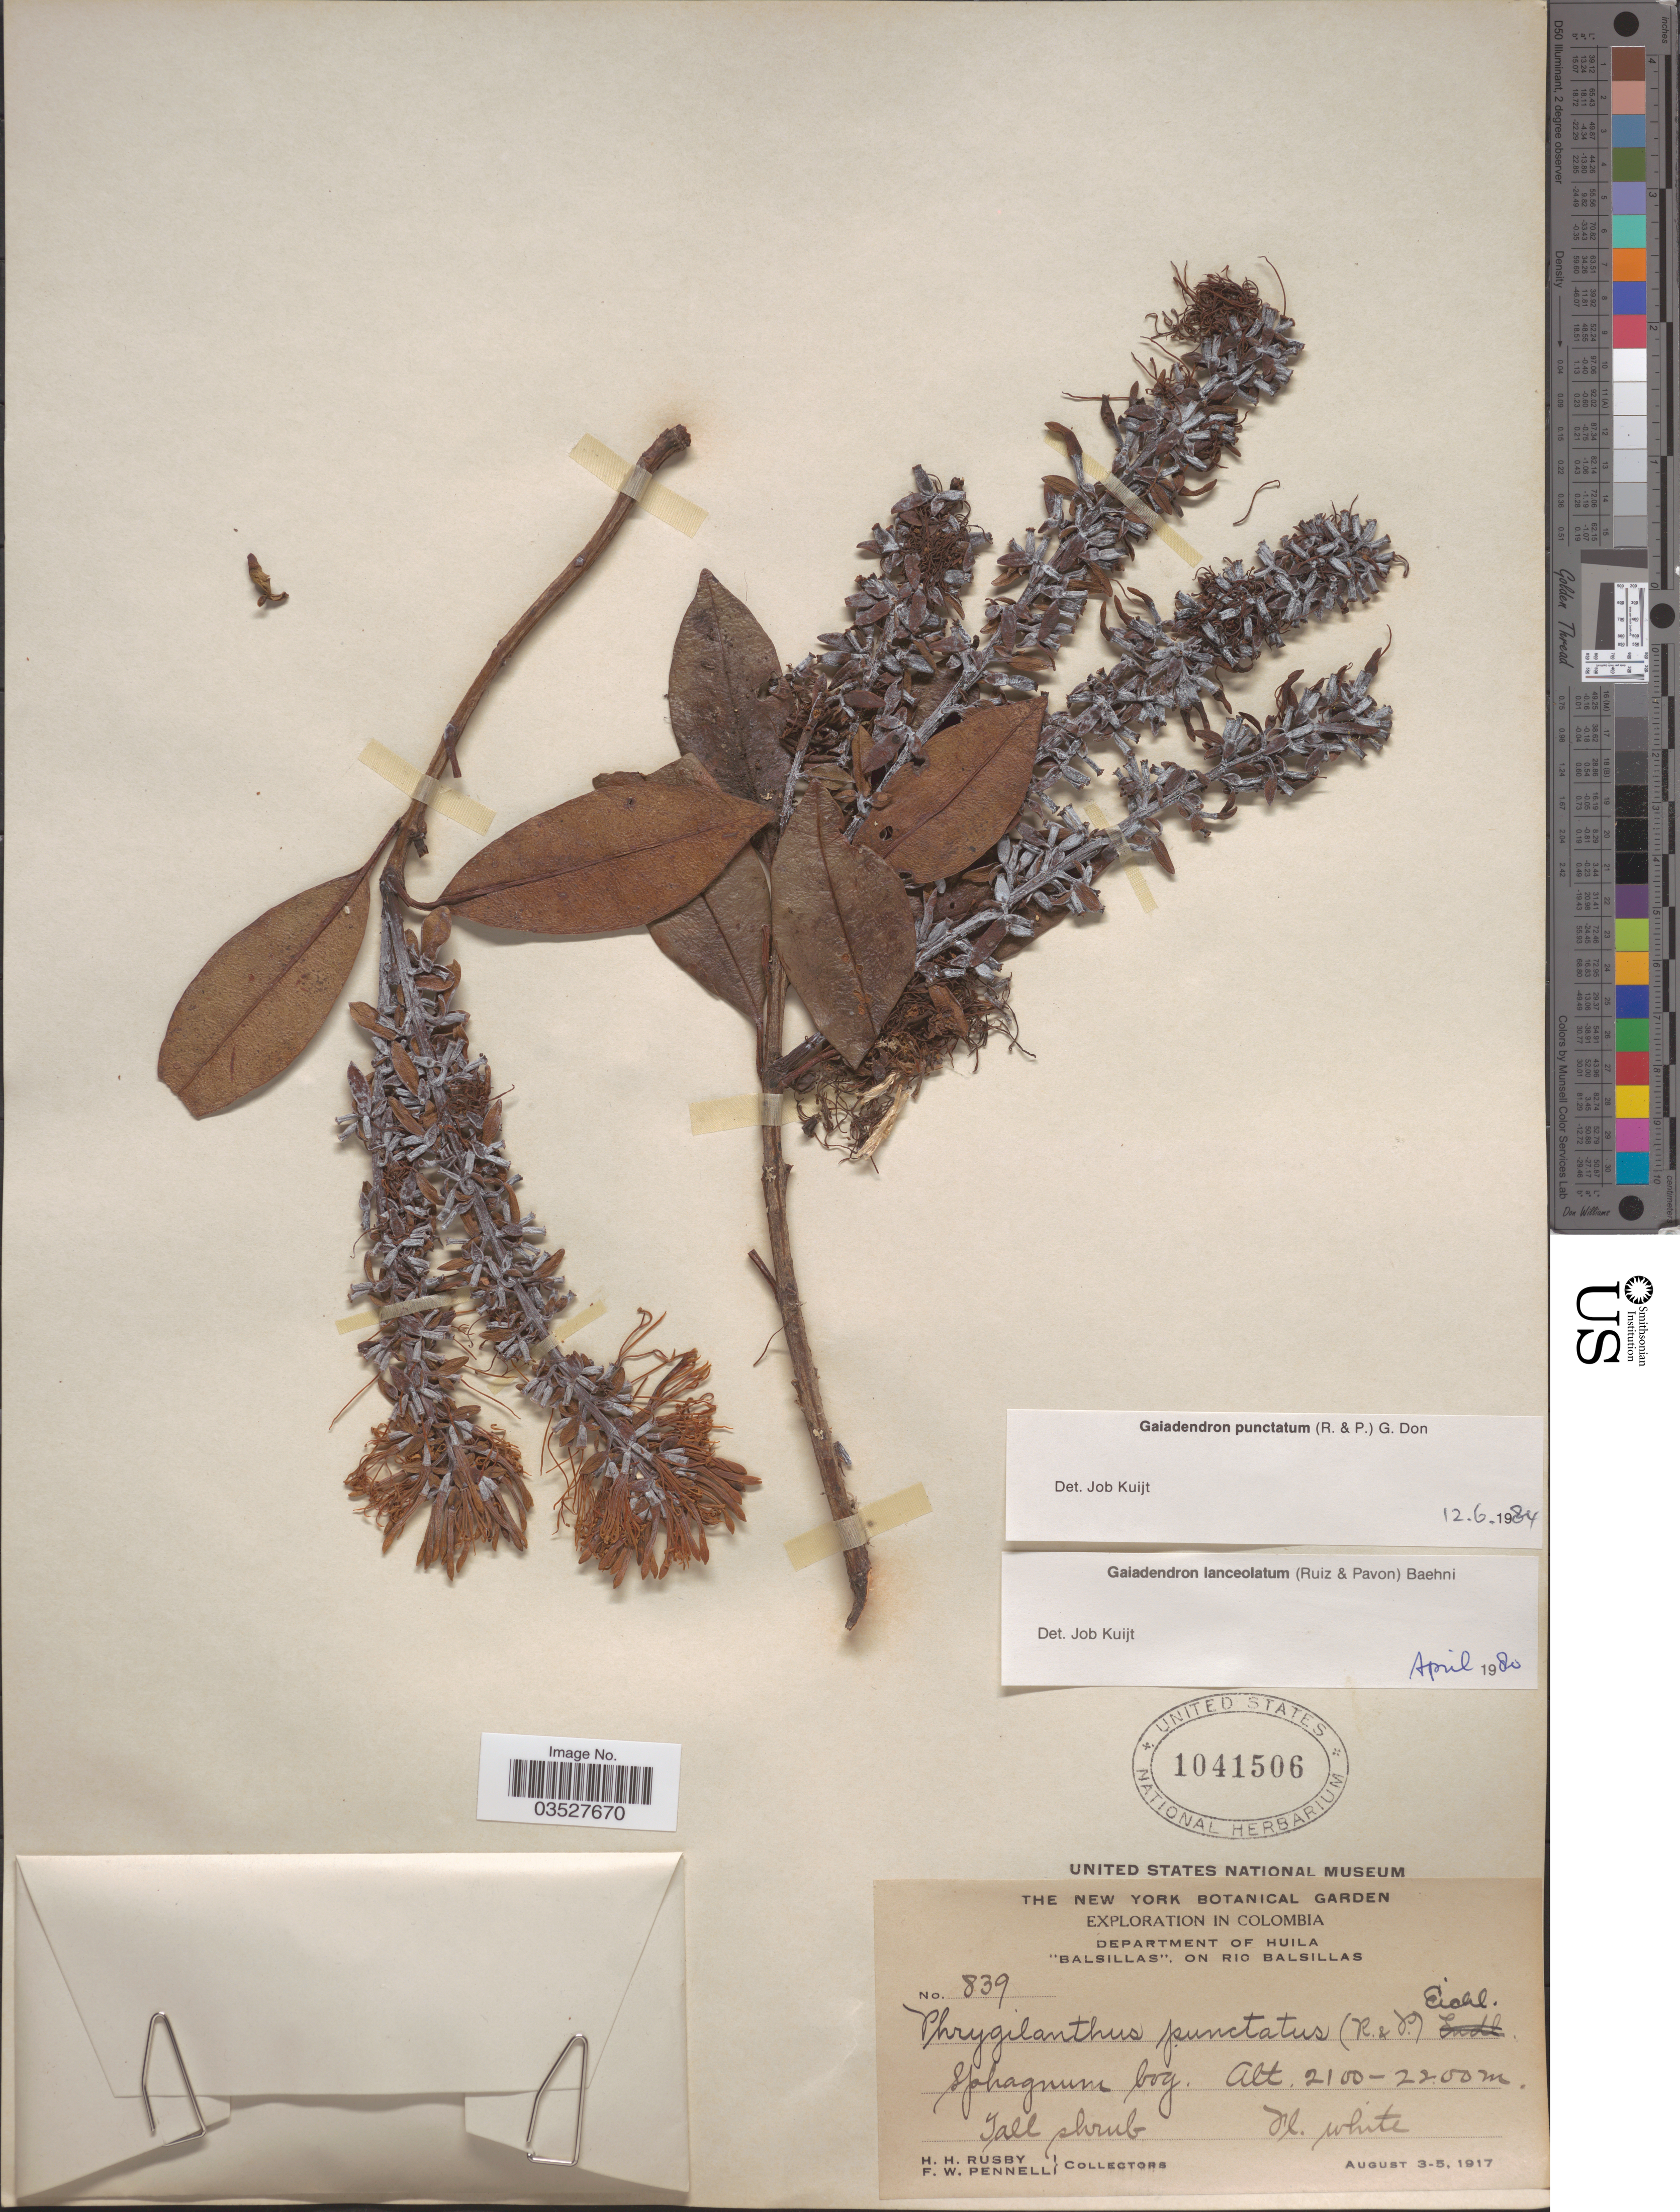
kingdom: Plantae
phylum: Tracheophyta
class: Magnoliopsida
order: Santalales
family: Loranthaceae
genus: Gaiadendron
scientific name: Gaiadendron punctatum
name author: (Ruiz & Pav.) G. Don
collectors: H. H. Rusby & F. W. Pennell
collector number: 839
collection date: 1917-08-03/1917-08-05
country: Colombia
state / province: Huila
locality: Department of Huila. "Balsillas", on the Rio Balsillas. Sphagnum bog.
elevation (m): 2100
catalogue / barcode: US 1041506